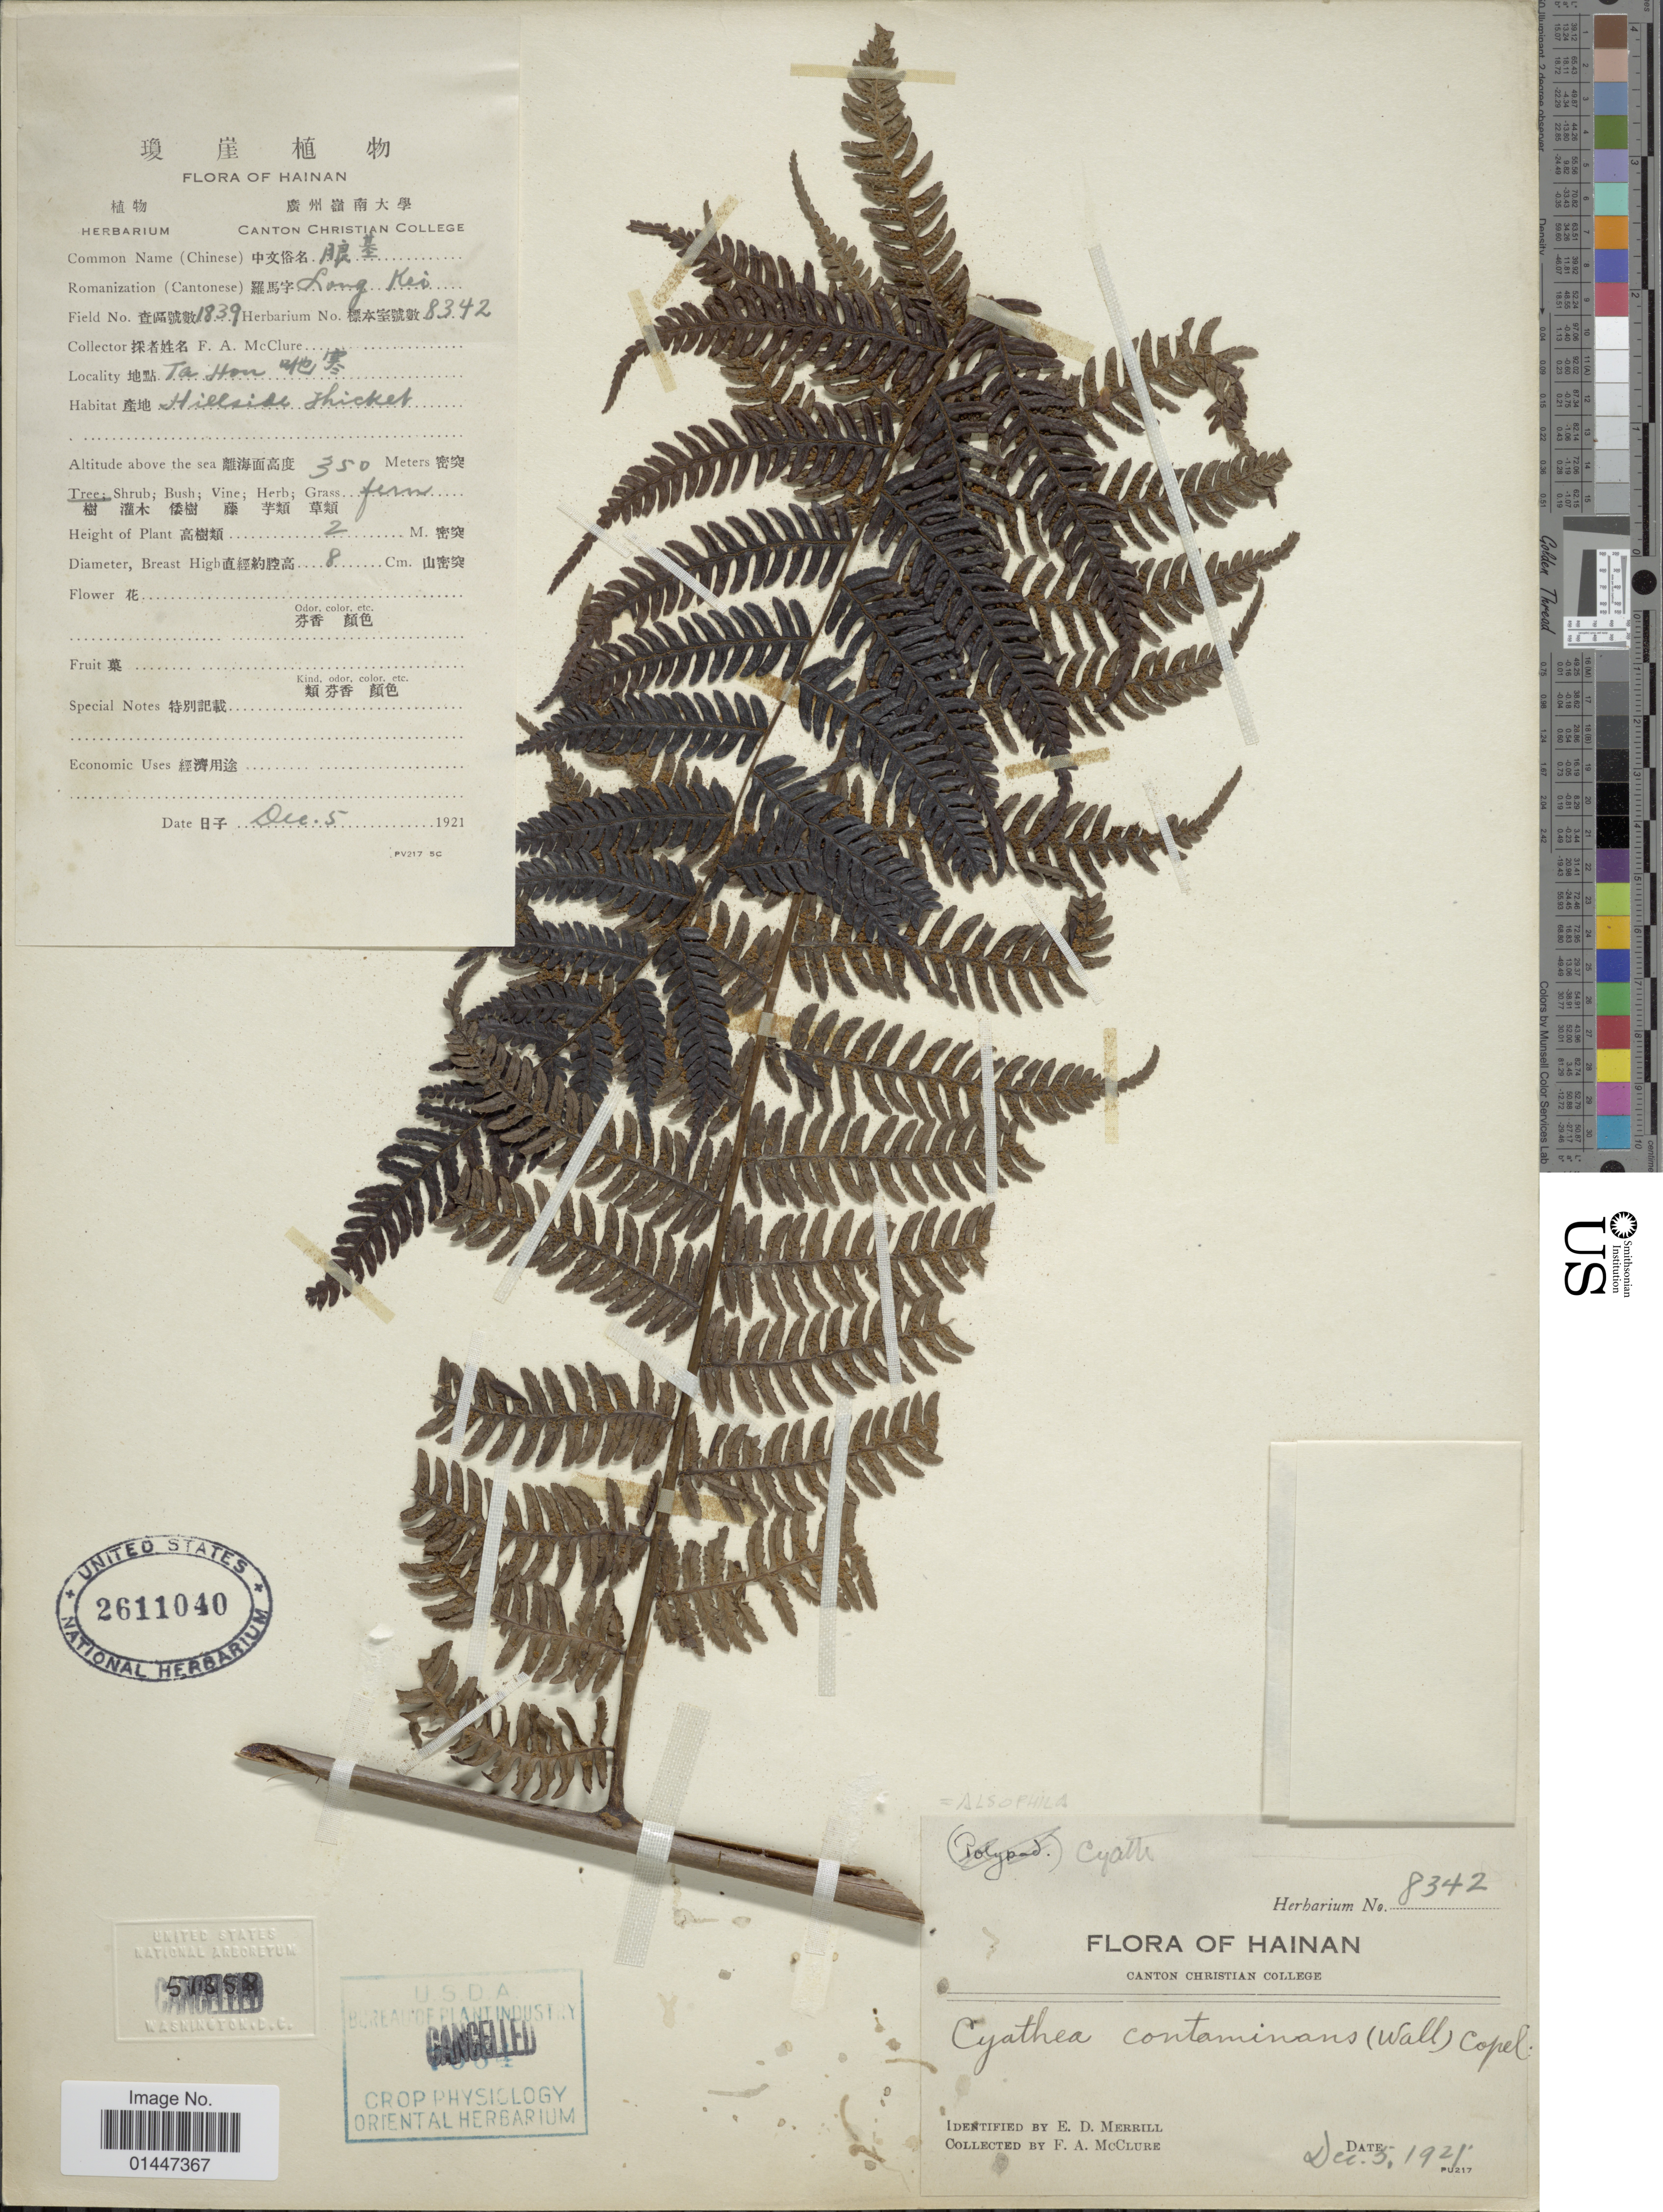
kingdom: Plantae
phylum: Tracheophyta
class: Polypodiopsida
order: Cyatheales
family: Cyatheaceae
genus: Sphaeropteris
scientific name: Sphaeropteris glauca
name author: (Blume) R.M. Tryon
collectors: F. A. McClure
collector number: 1839/8342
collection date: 1921-12-05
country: China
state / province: Hainan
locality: Ta Hon. Habitat: Hillside thicket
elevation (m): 350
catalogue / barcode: US 2611040